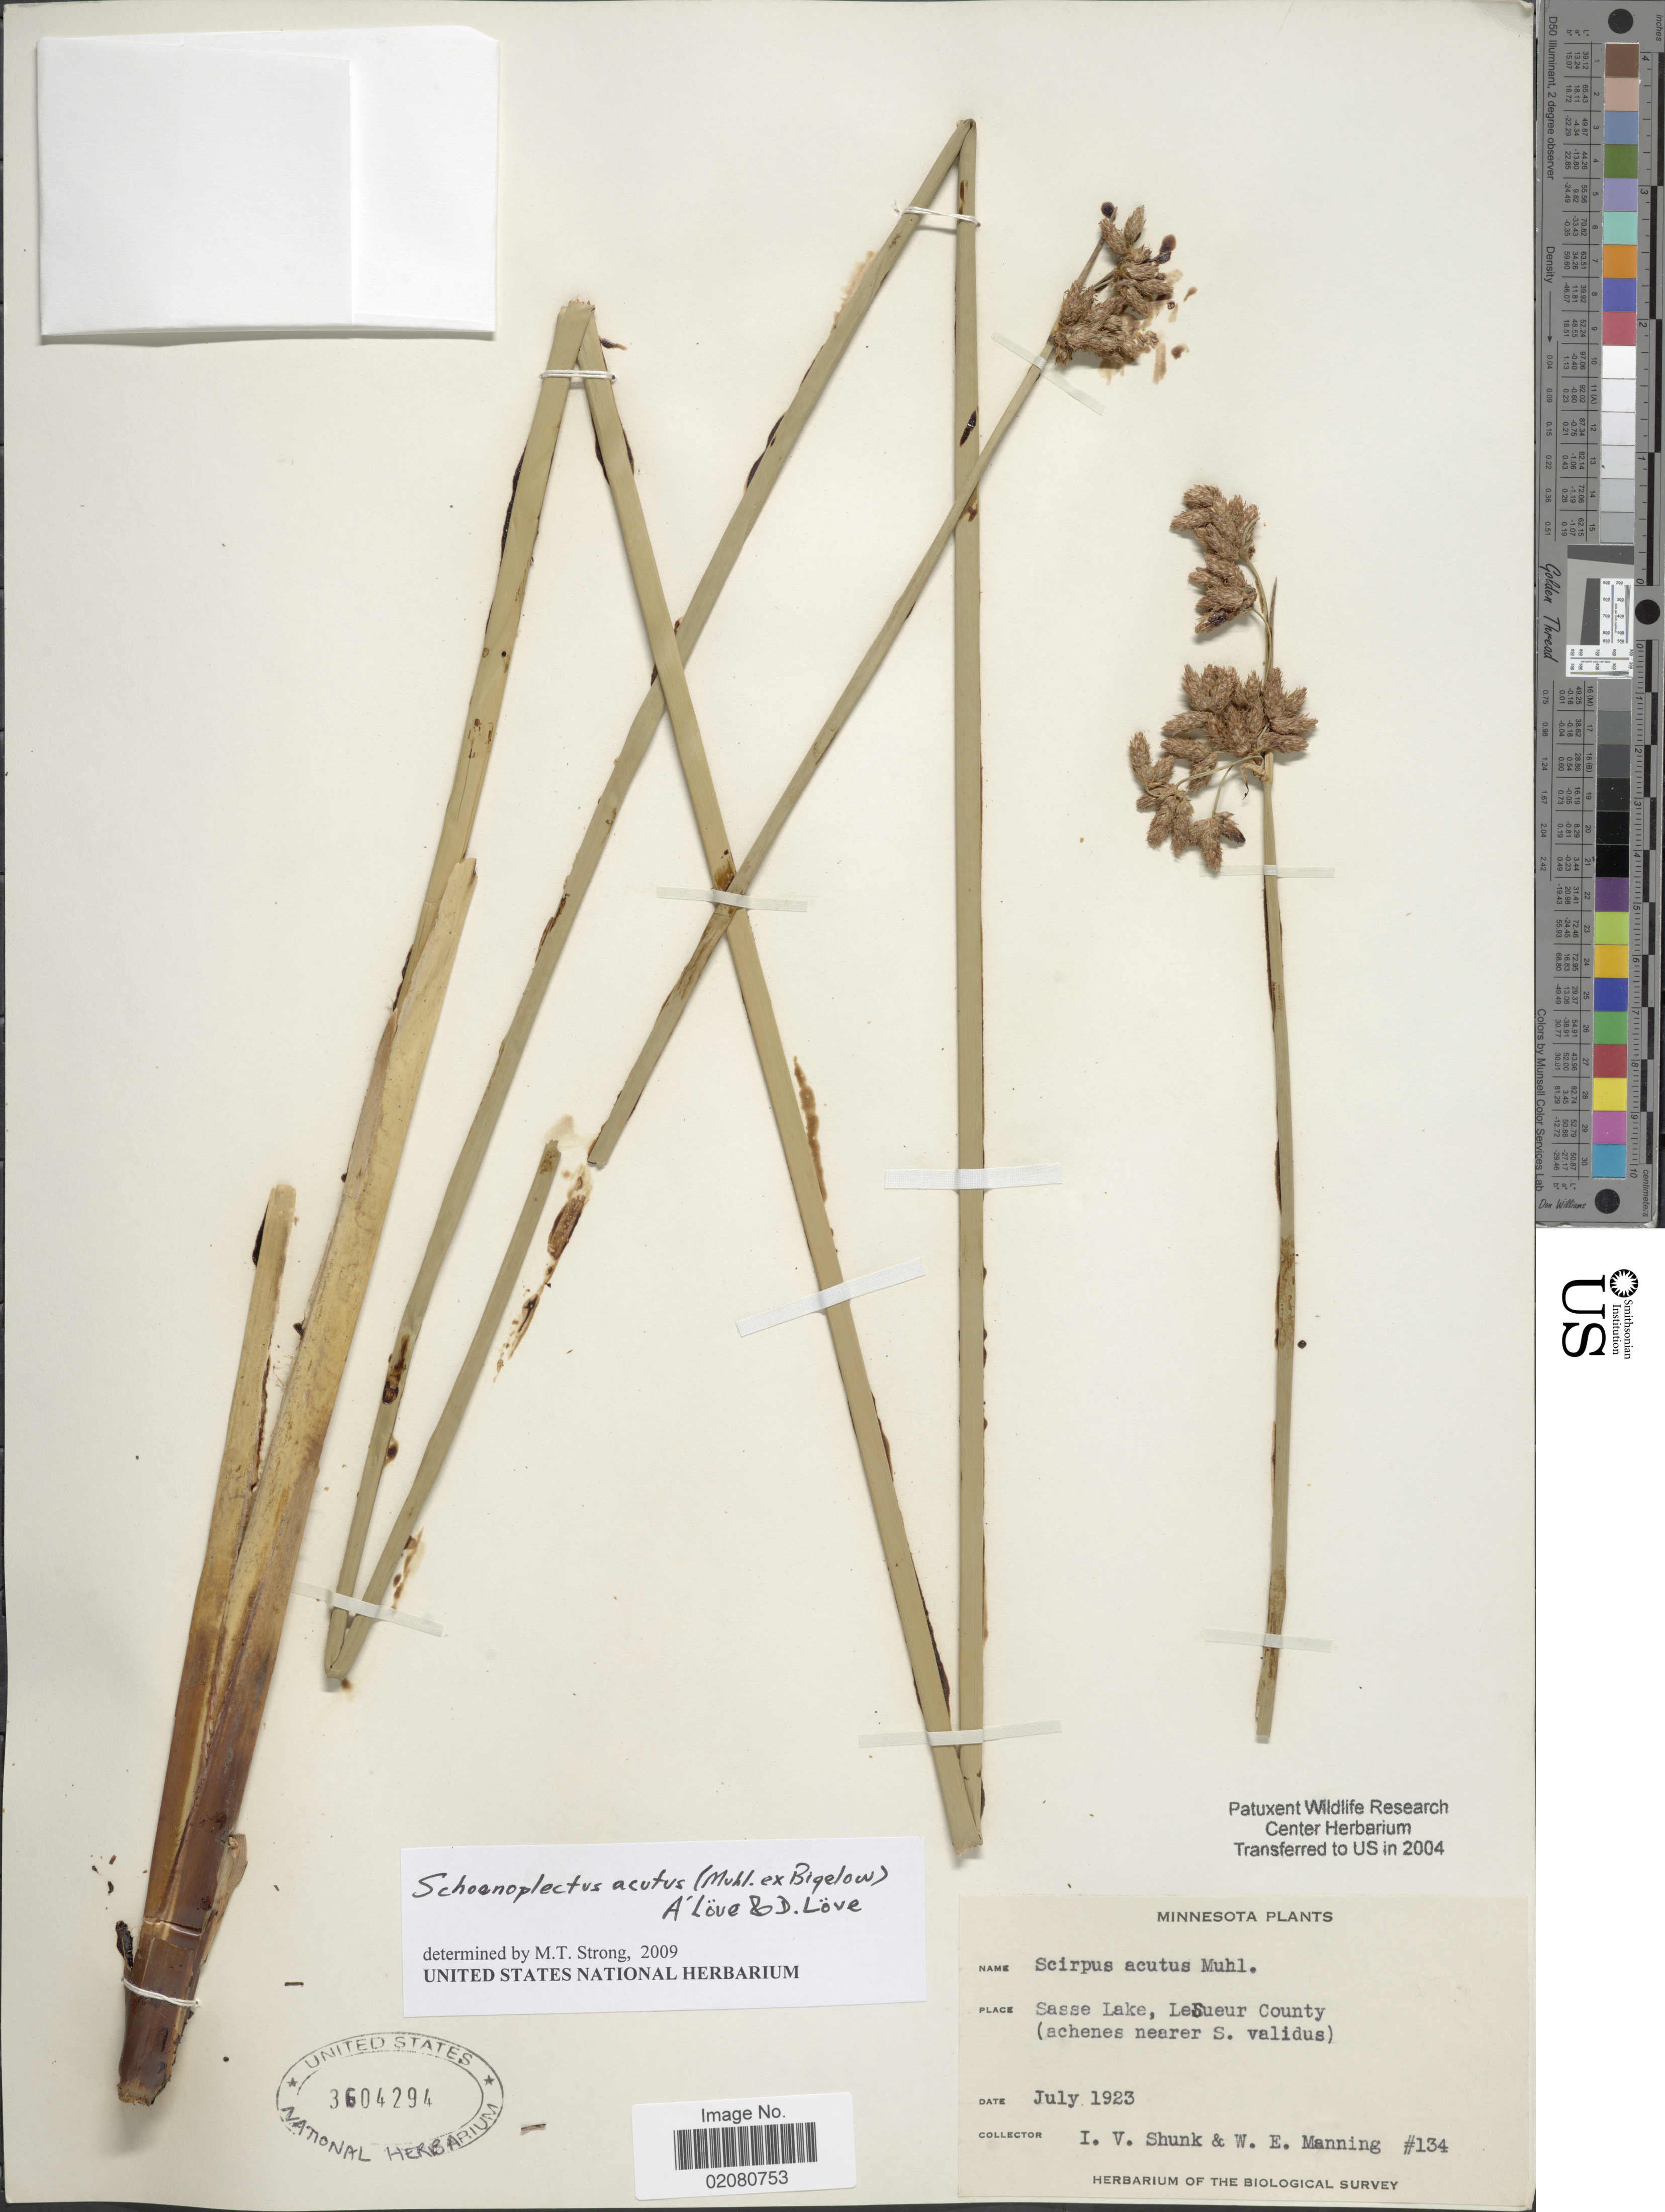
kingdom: Plantae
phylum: Tracheophyta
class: Liliopsida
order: Poales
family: Cyperaceae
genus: Schoenoplectus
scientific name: Schoenoplectus acutus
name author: (Muhl. ex Bigelow) Á. Löve & D. Löve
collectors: I. Schunk & W. Manning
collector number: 134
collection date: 1923-07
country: United States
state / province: Minnesota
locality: Sasse Lake, Lesueur County.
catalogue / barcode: US 3604294